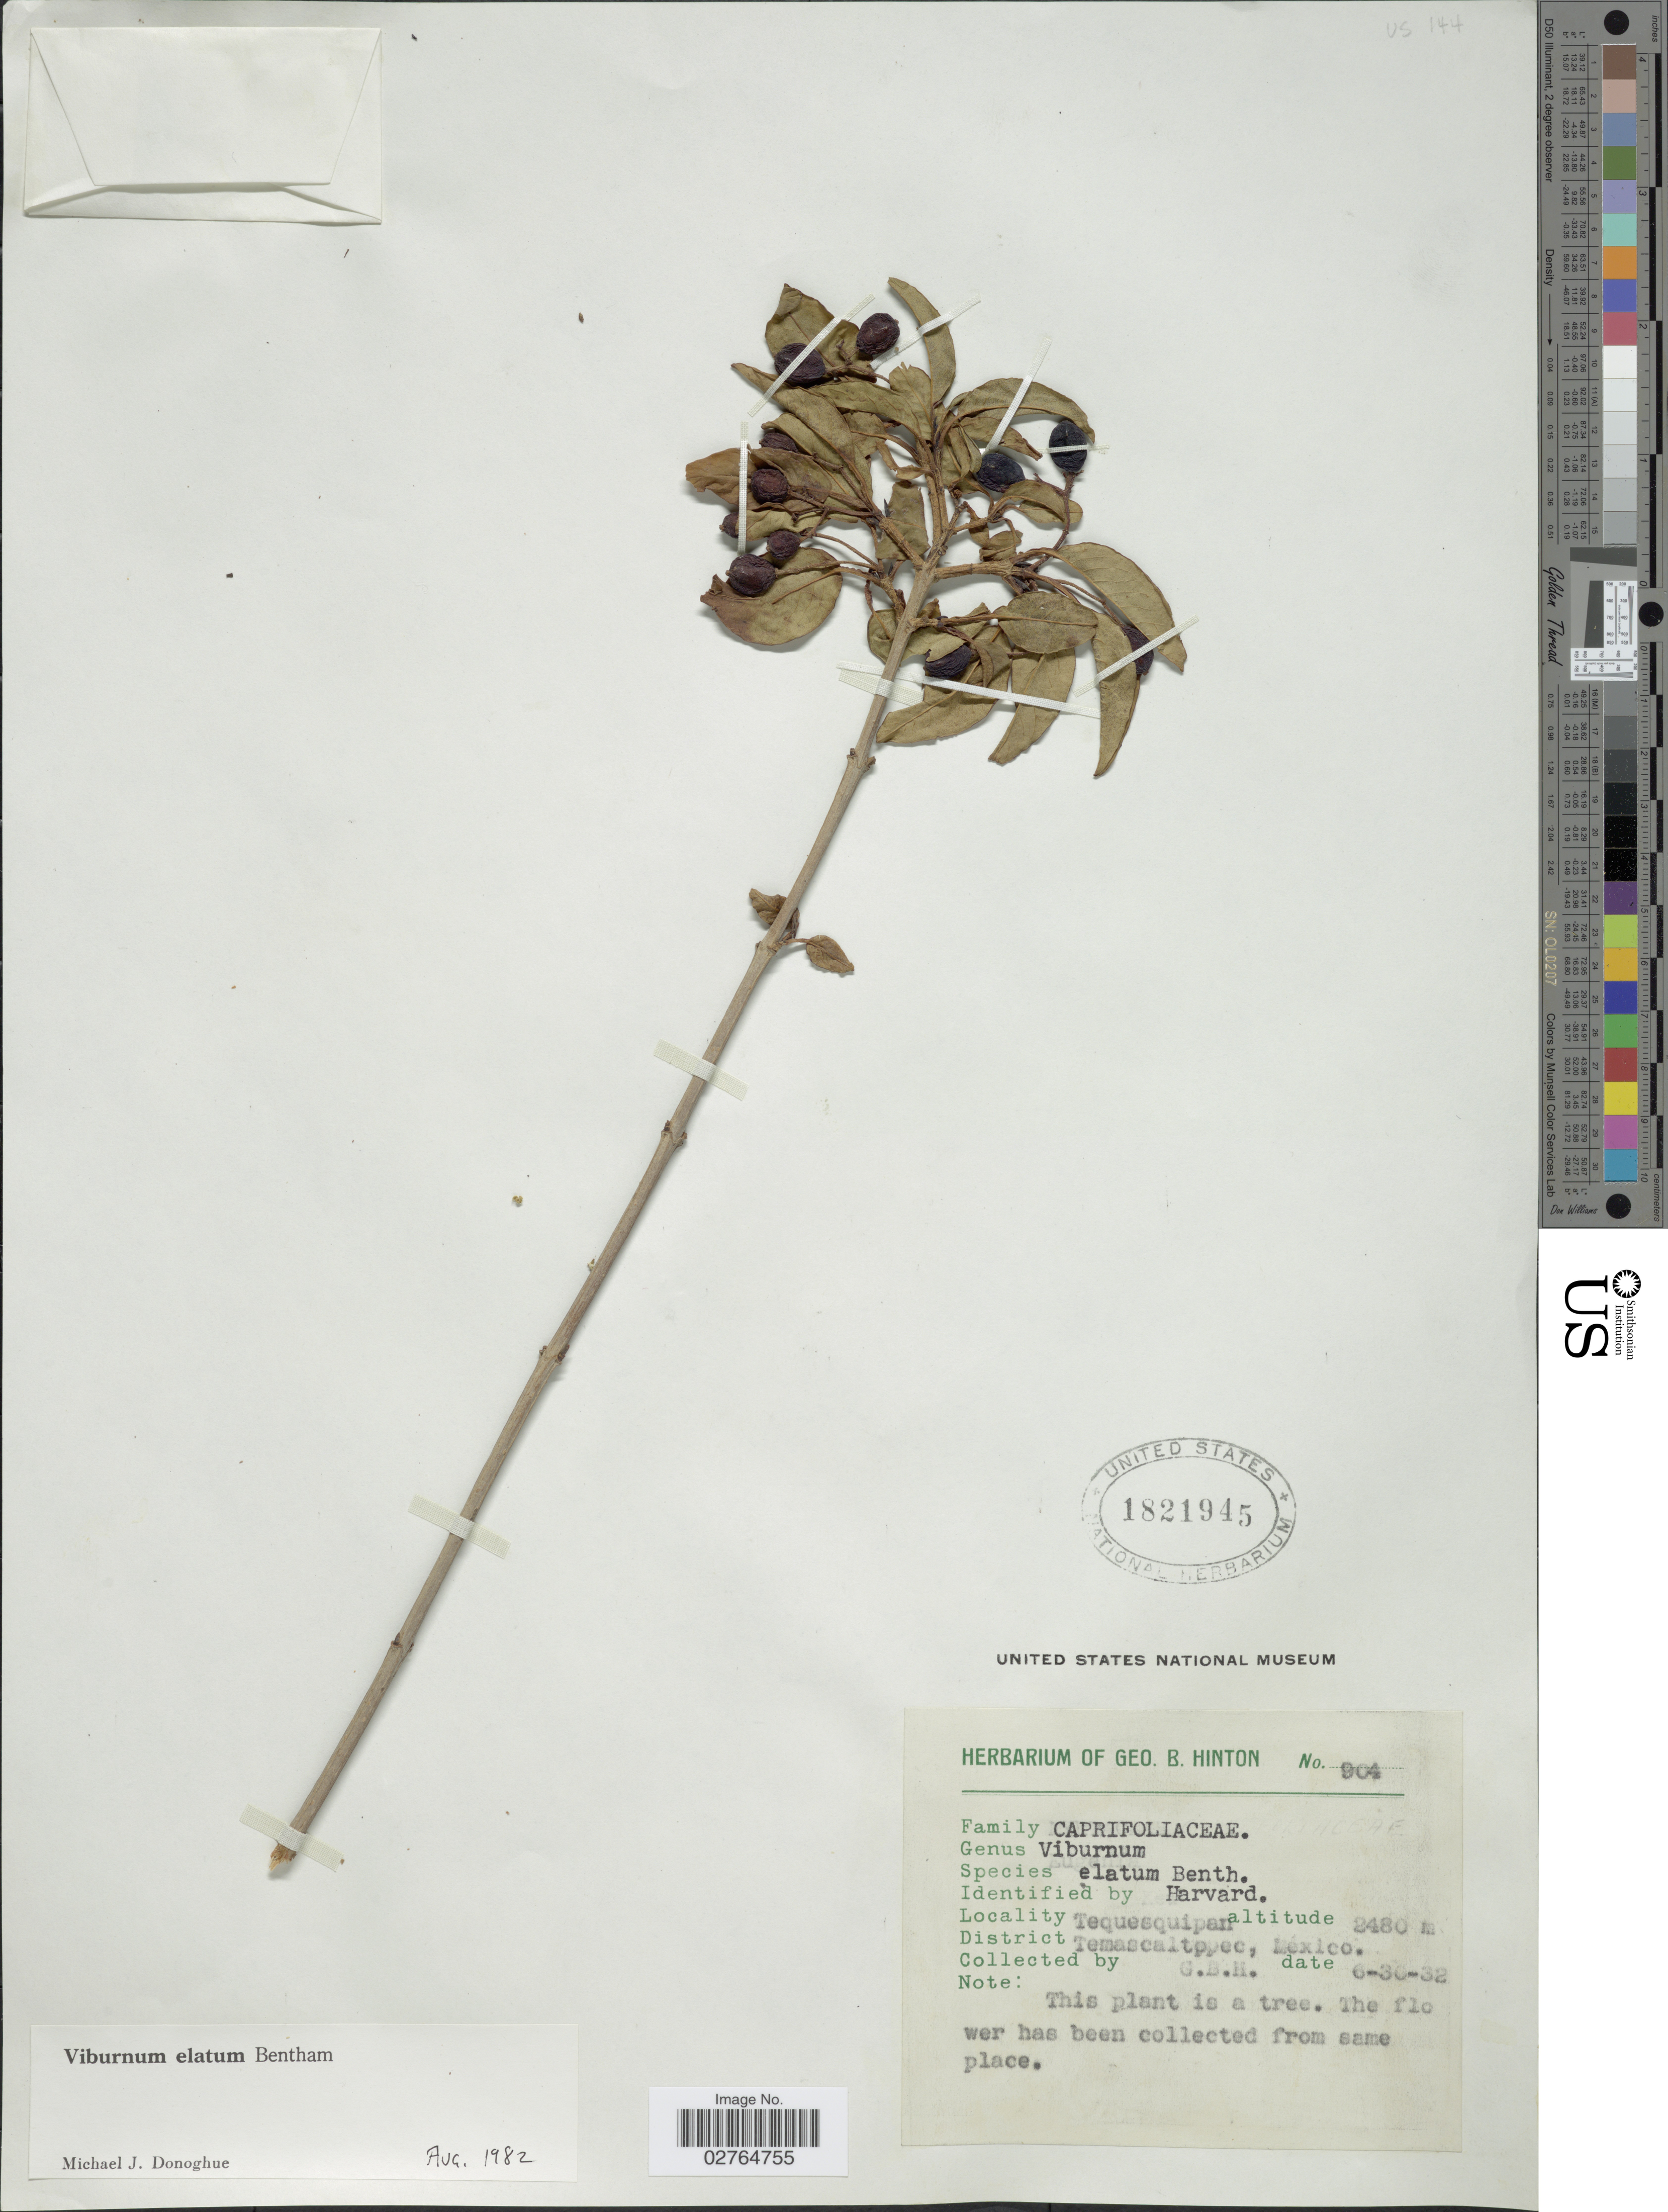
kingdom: Plantae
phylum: Tracheophyta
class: Magnoliopsida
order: Dipsacales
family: Viburnaceae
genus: Viburnum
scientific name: Viburnum elatum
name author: Benth.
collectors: G. B. Hinton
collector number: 904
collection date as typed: Transcribed d/m/y: 30/6/32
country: Mexico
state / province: México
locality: Tequesquipan. District Temascaltepec.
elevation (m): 2480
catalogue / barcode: US 1821945